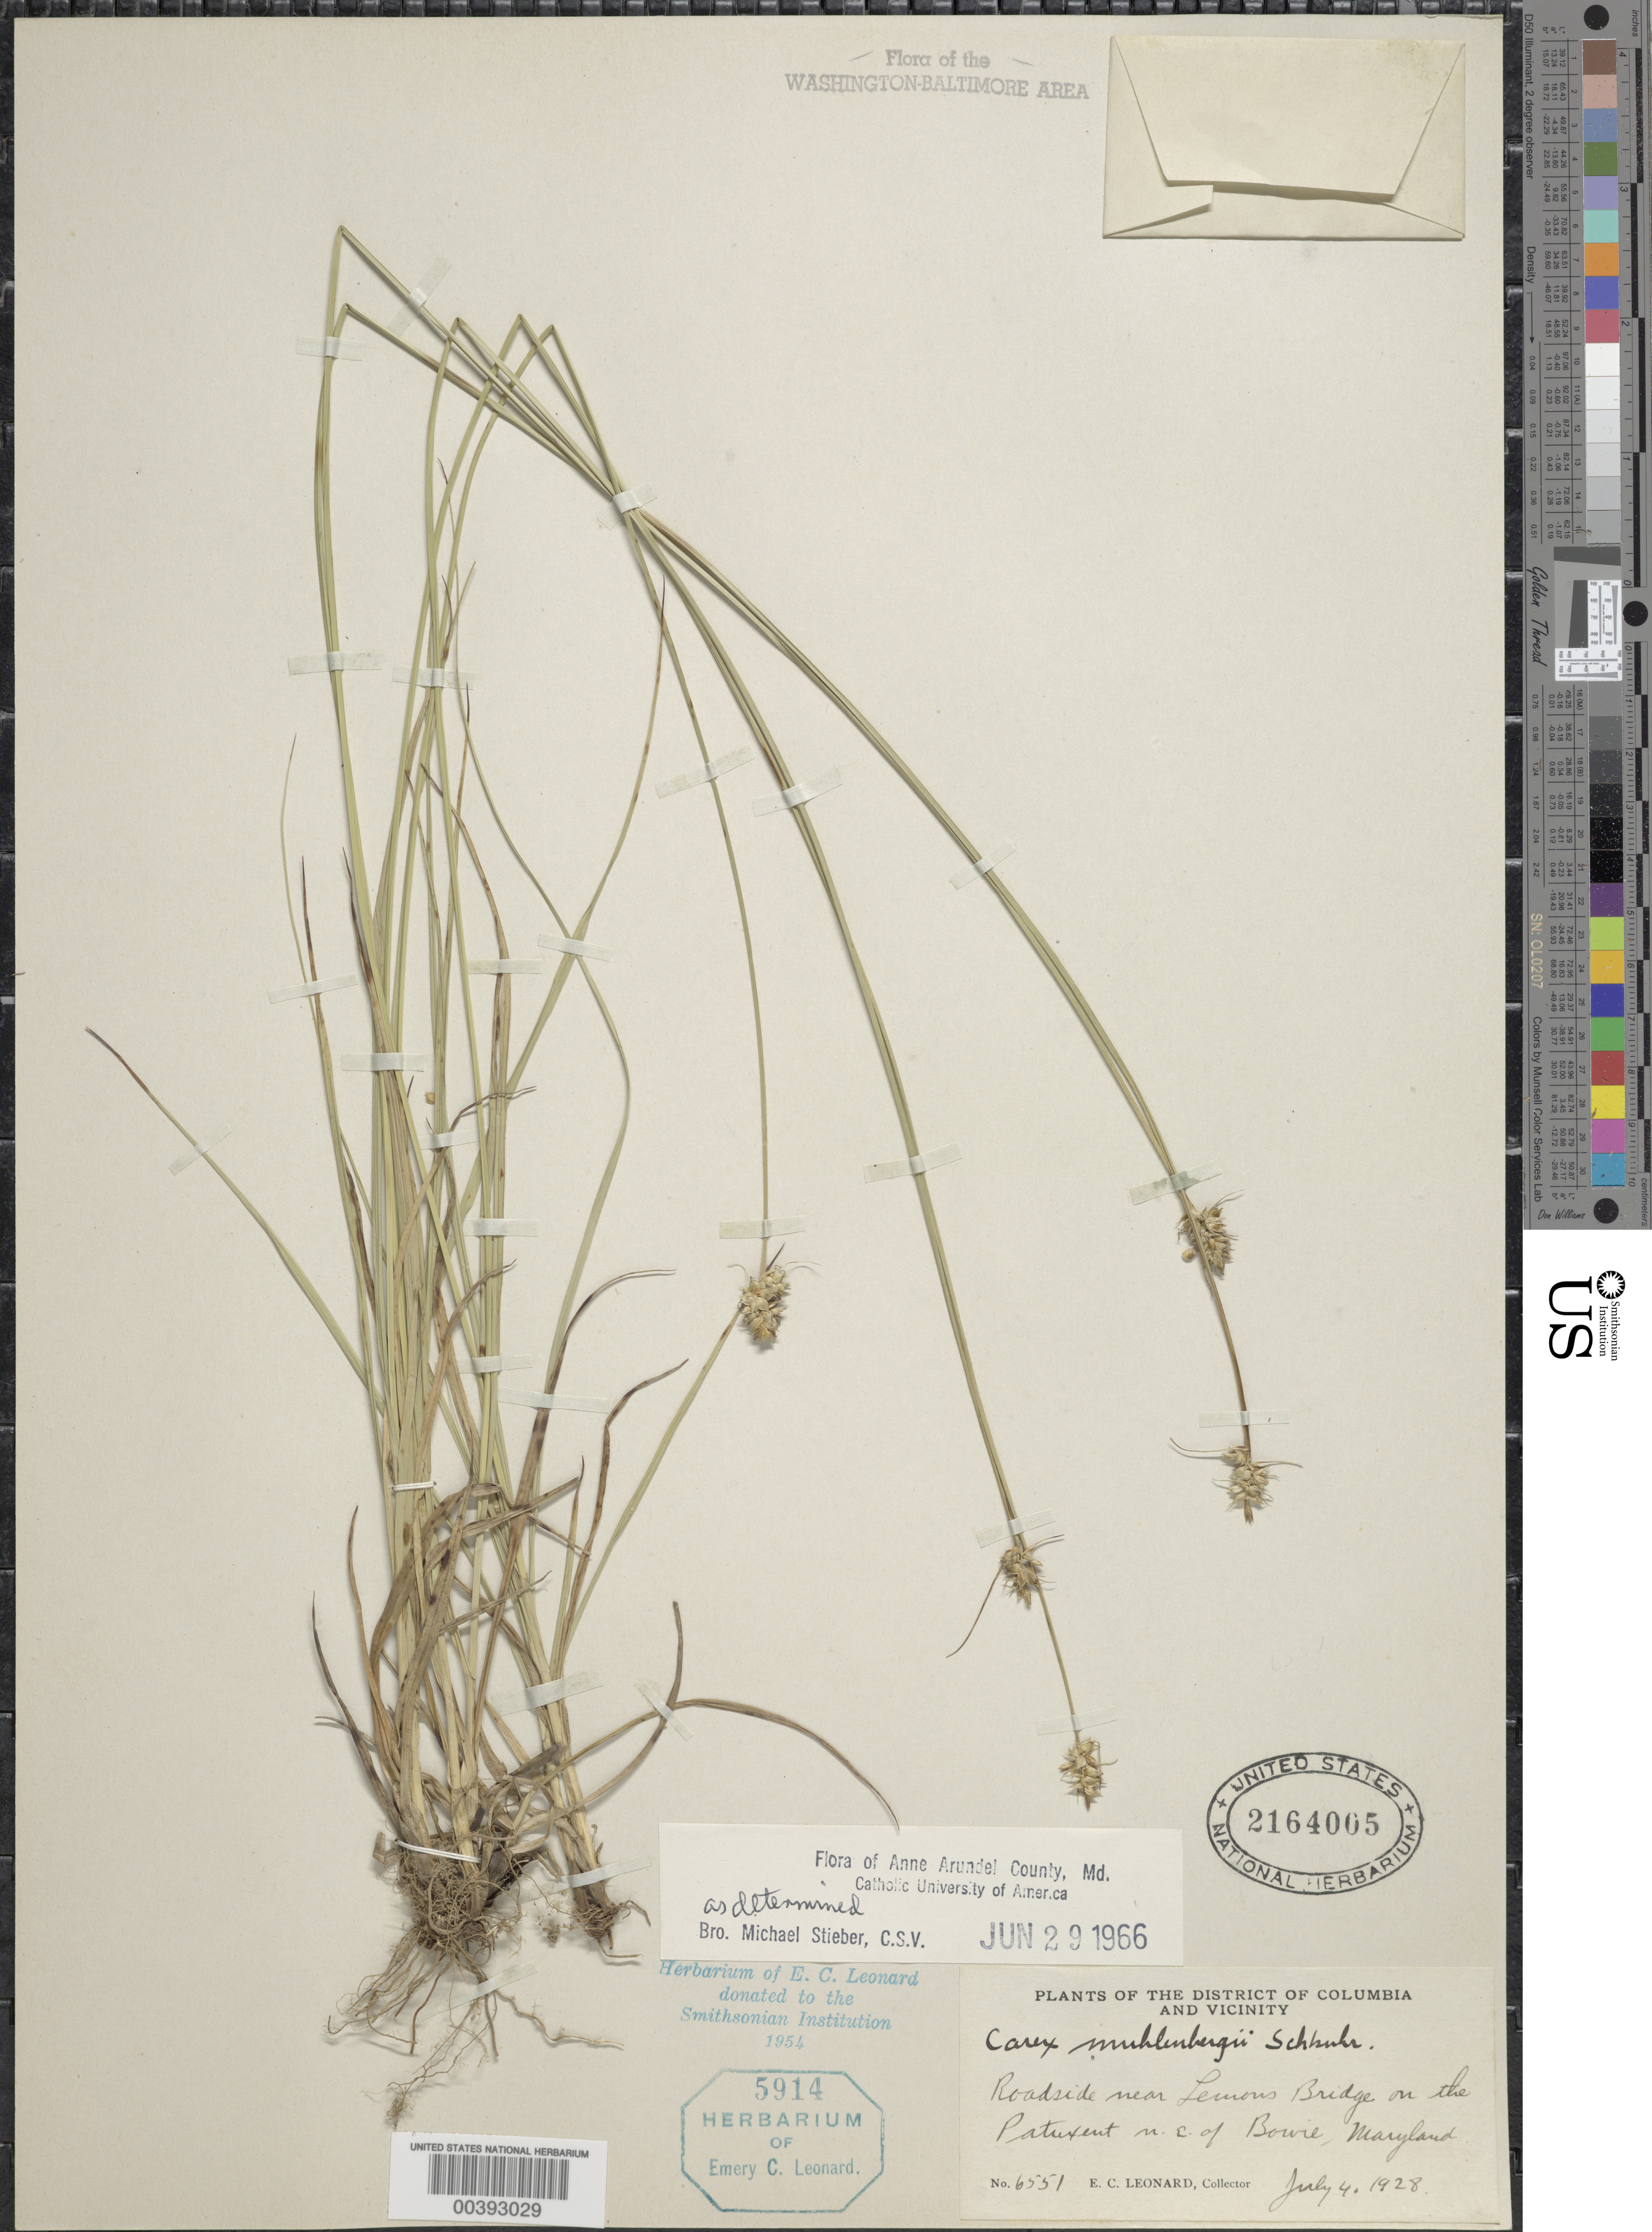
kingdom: Plantae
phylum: Tracheophyta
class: Liliopsida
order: Poales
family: Cyperaceae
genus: Carex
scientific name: Carex muehlenbergii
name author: Willd.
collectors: E. C. Leonard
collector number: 6551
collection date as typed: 04 Jul 1928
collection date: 1928-07-04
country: United States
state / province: Maryland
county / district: Prince George's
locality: Lemons Bridge, Patuxent River, northeast of Bowie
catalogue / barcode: US 2164005